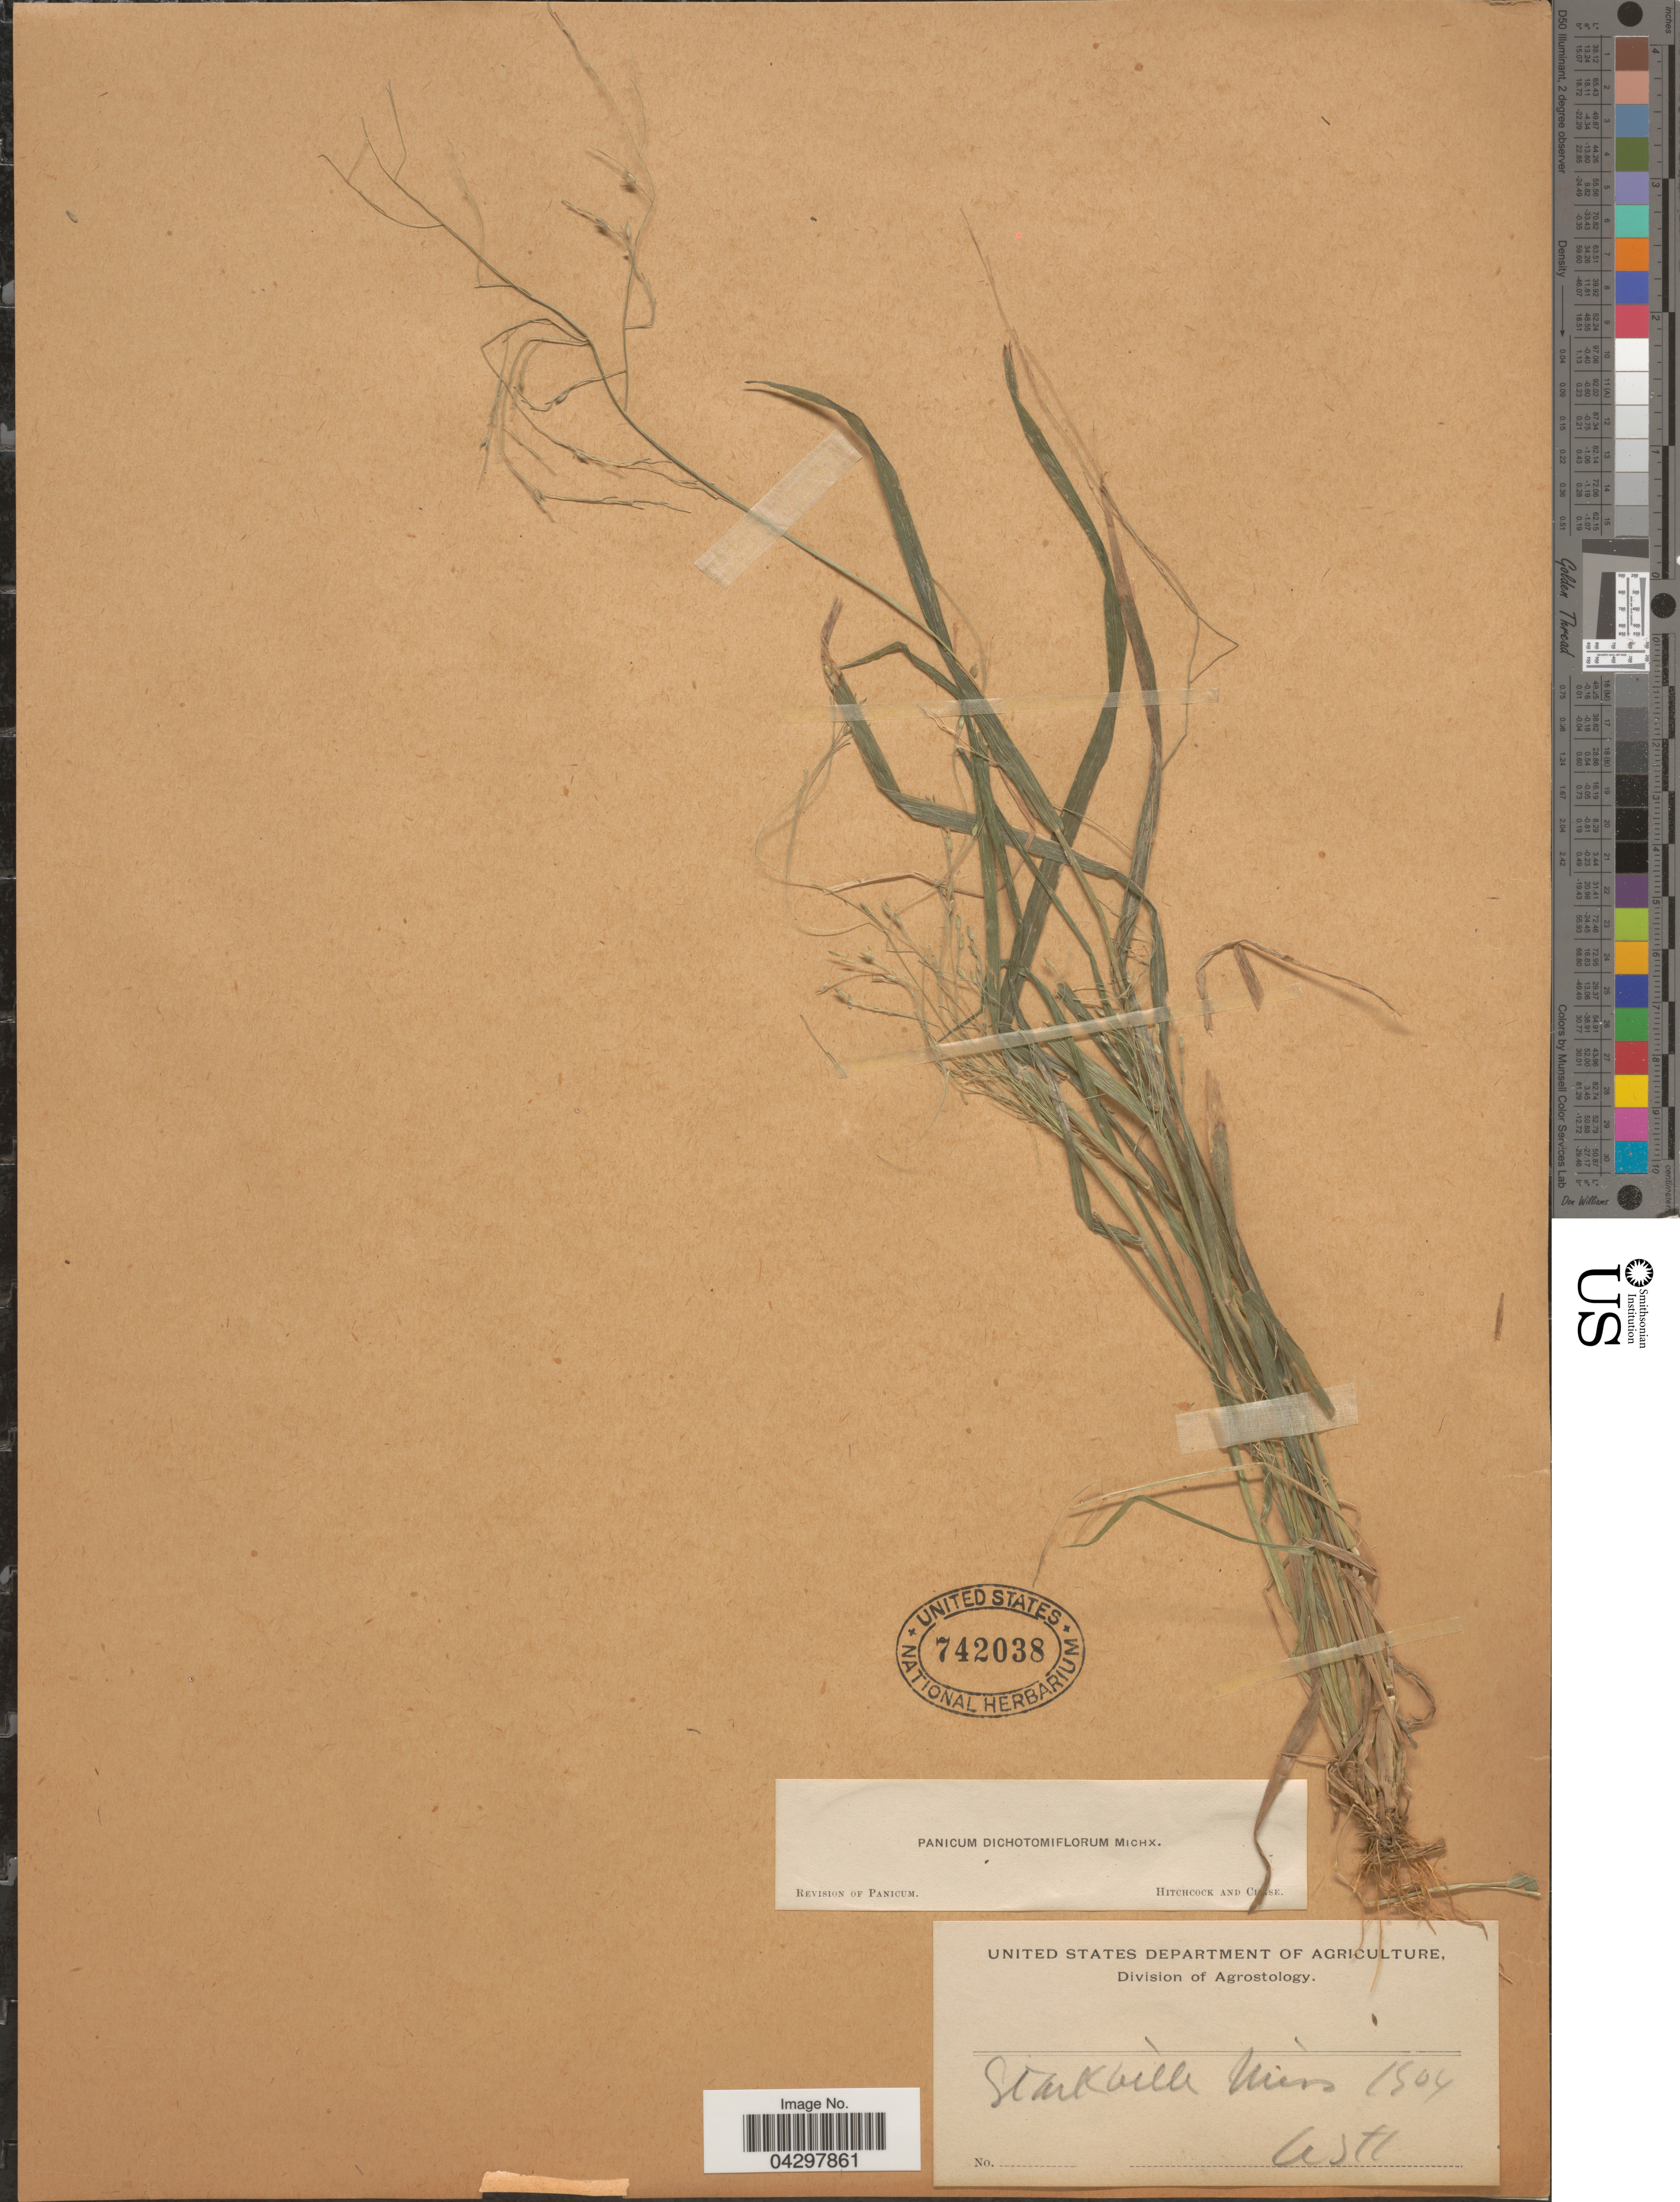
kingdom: Plantae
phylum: Tracheophyta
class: Liliopsida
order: Poales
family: Poaceae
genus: Panicum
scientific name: Panicum dichotomiflorum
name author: Michx.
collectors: A. H.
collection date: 1904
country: United States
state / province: Mississippi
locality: Starkville.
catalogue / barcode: US 742038